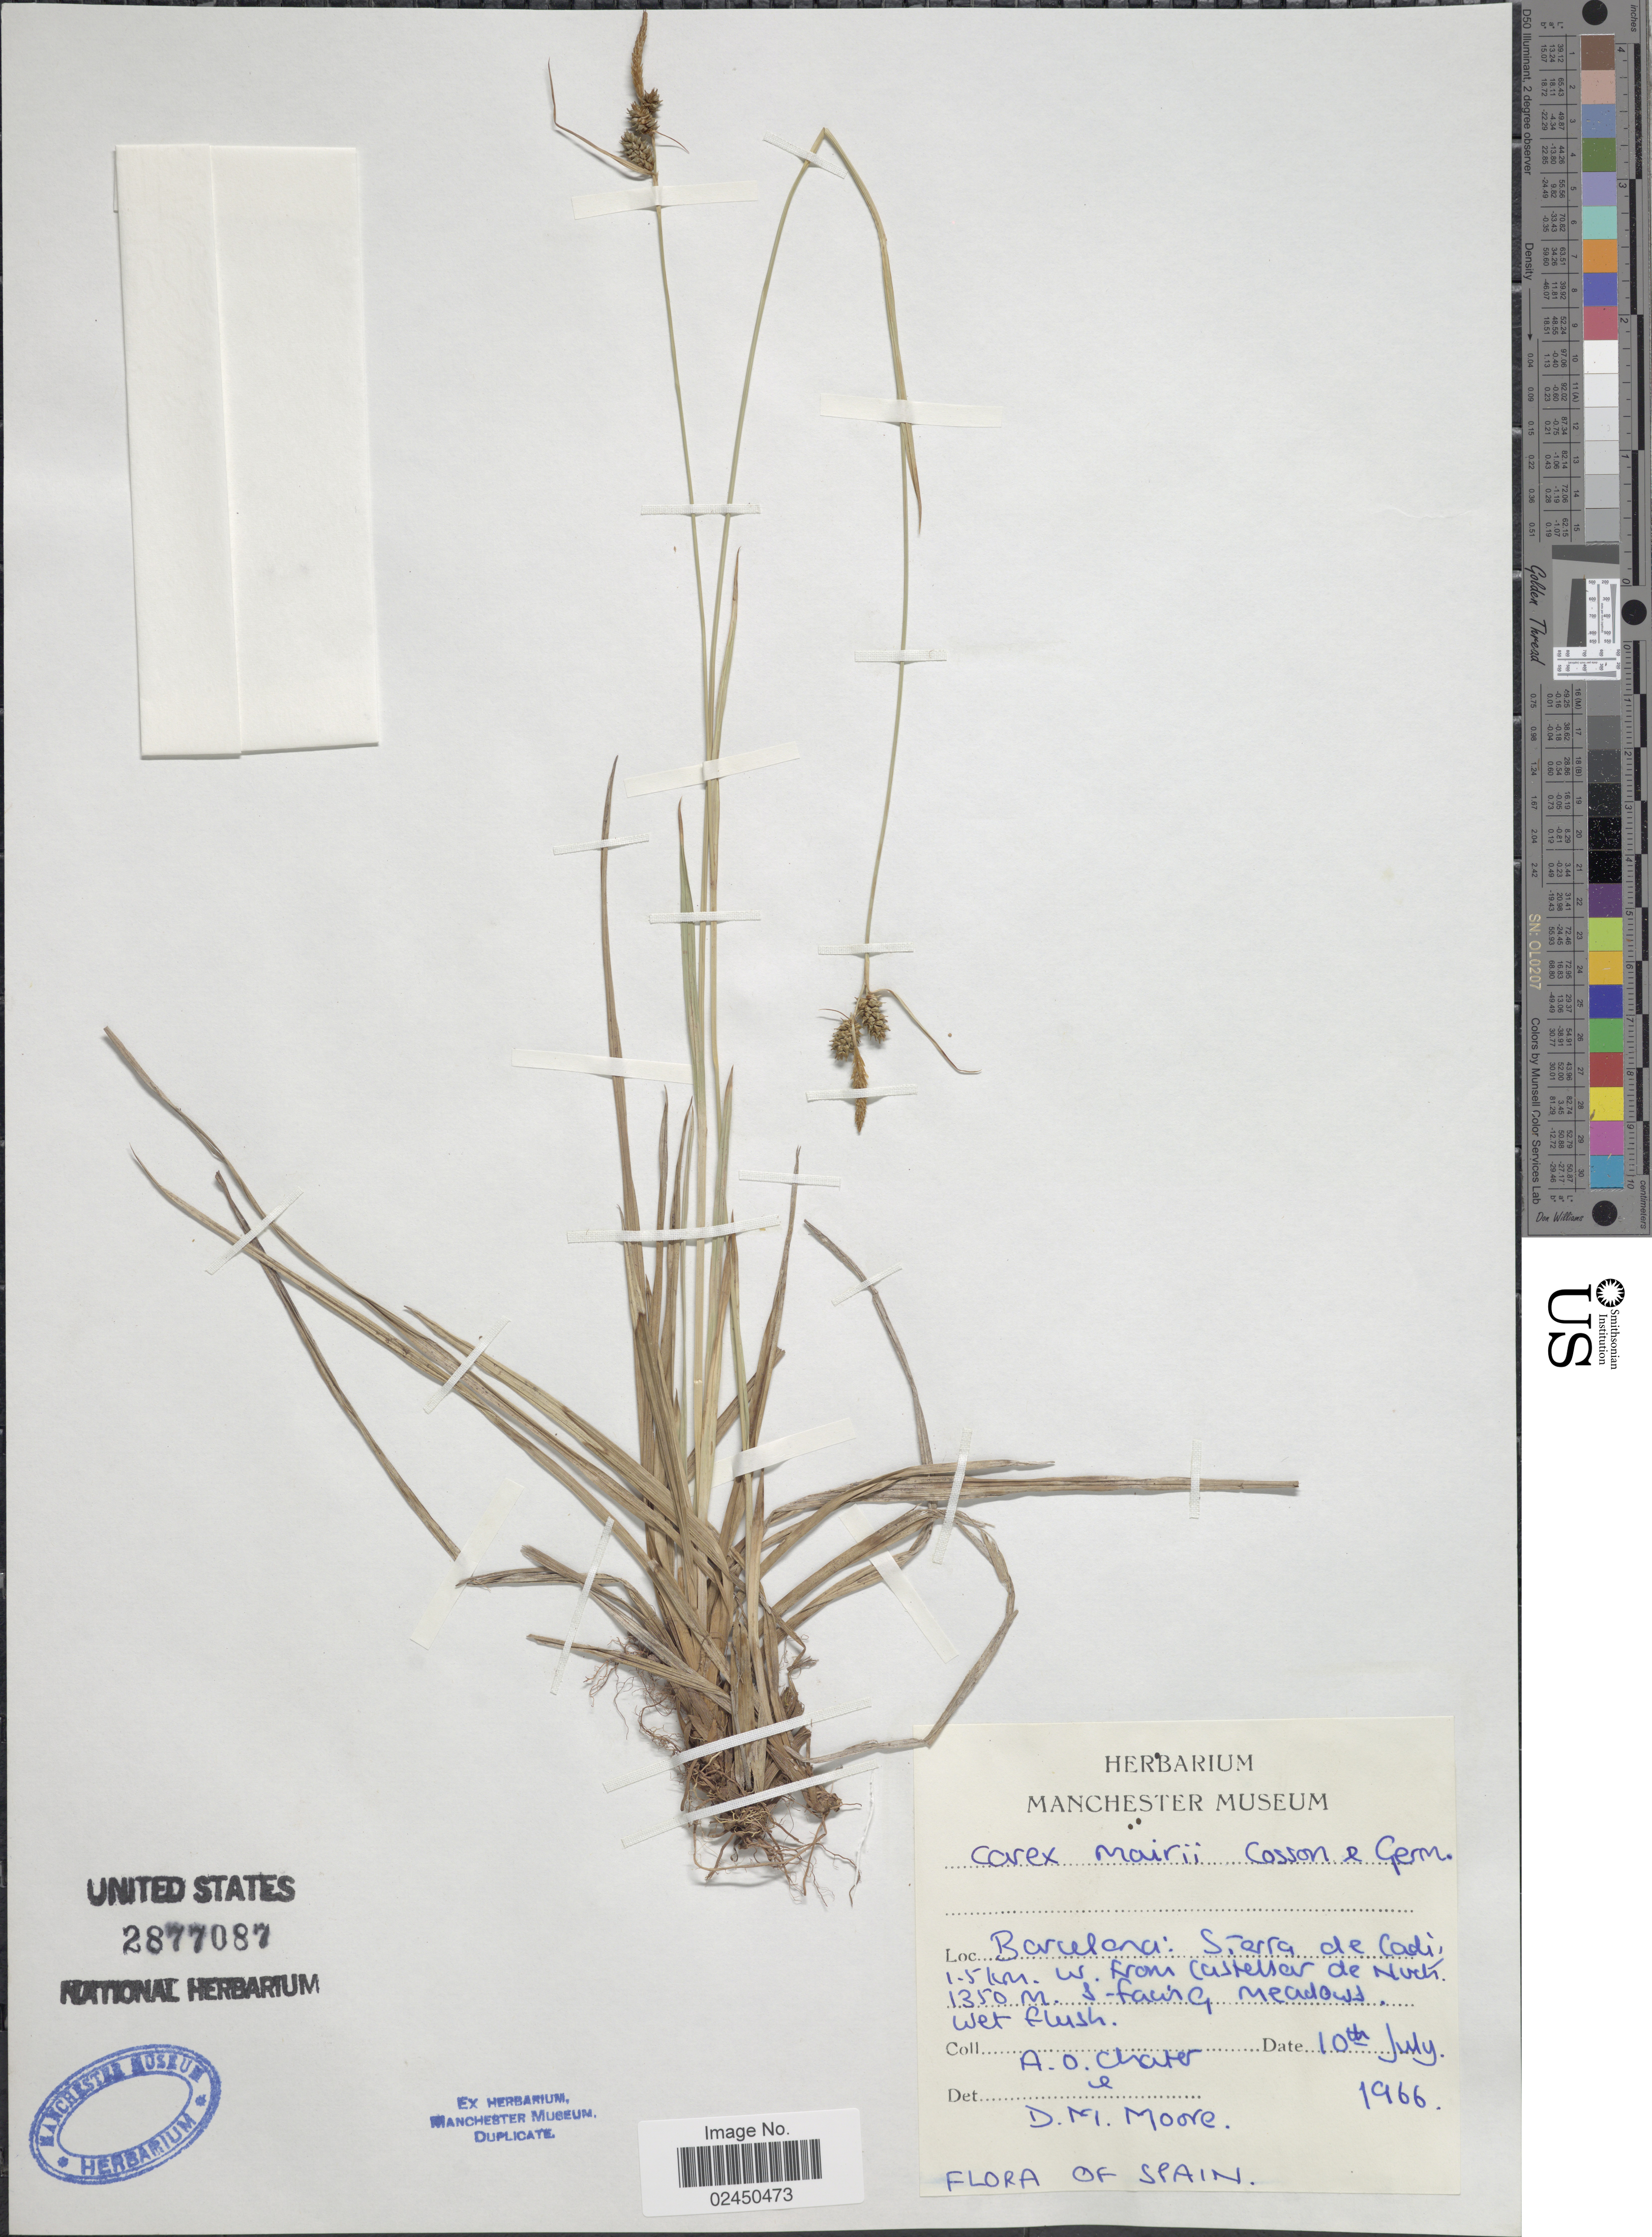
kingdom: Plantae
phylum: Tracheophyta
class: Liliopsida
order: Poales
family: Cyperaceae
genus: Carex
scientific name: Carex mairei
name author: Coss. & Germ.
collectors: A. O. Chater & D. Moore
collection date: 1966-07-10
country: Spain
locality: Barcelona: Sierra de Cadi, 1-5 km. W from Castellar de Noch.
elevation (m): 1350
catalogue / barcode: US 2877087